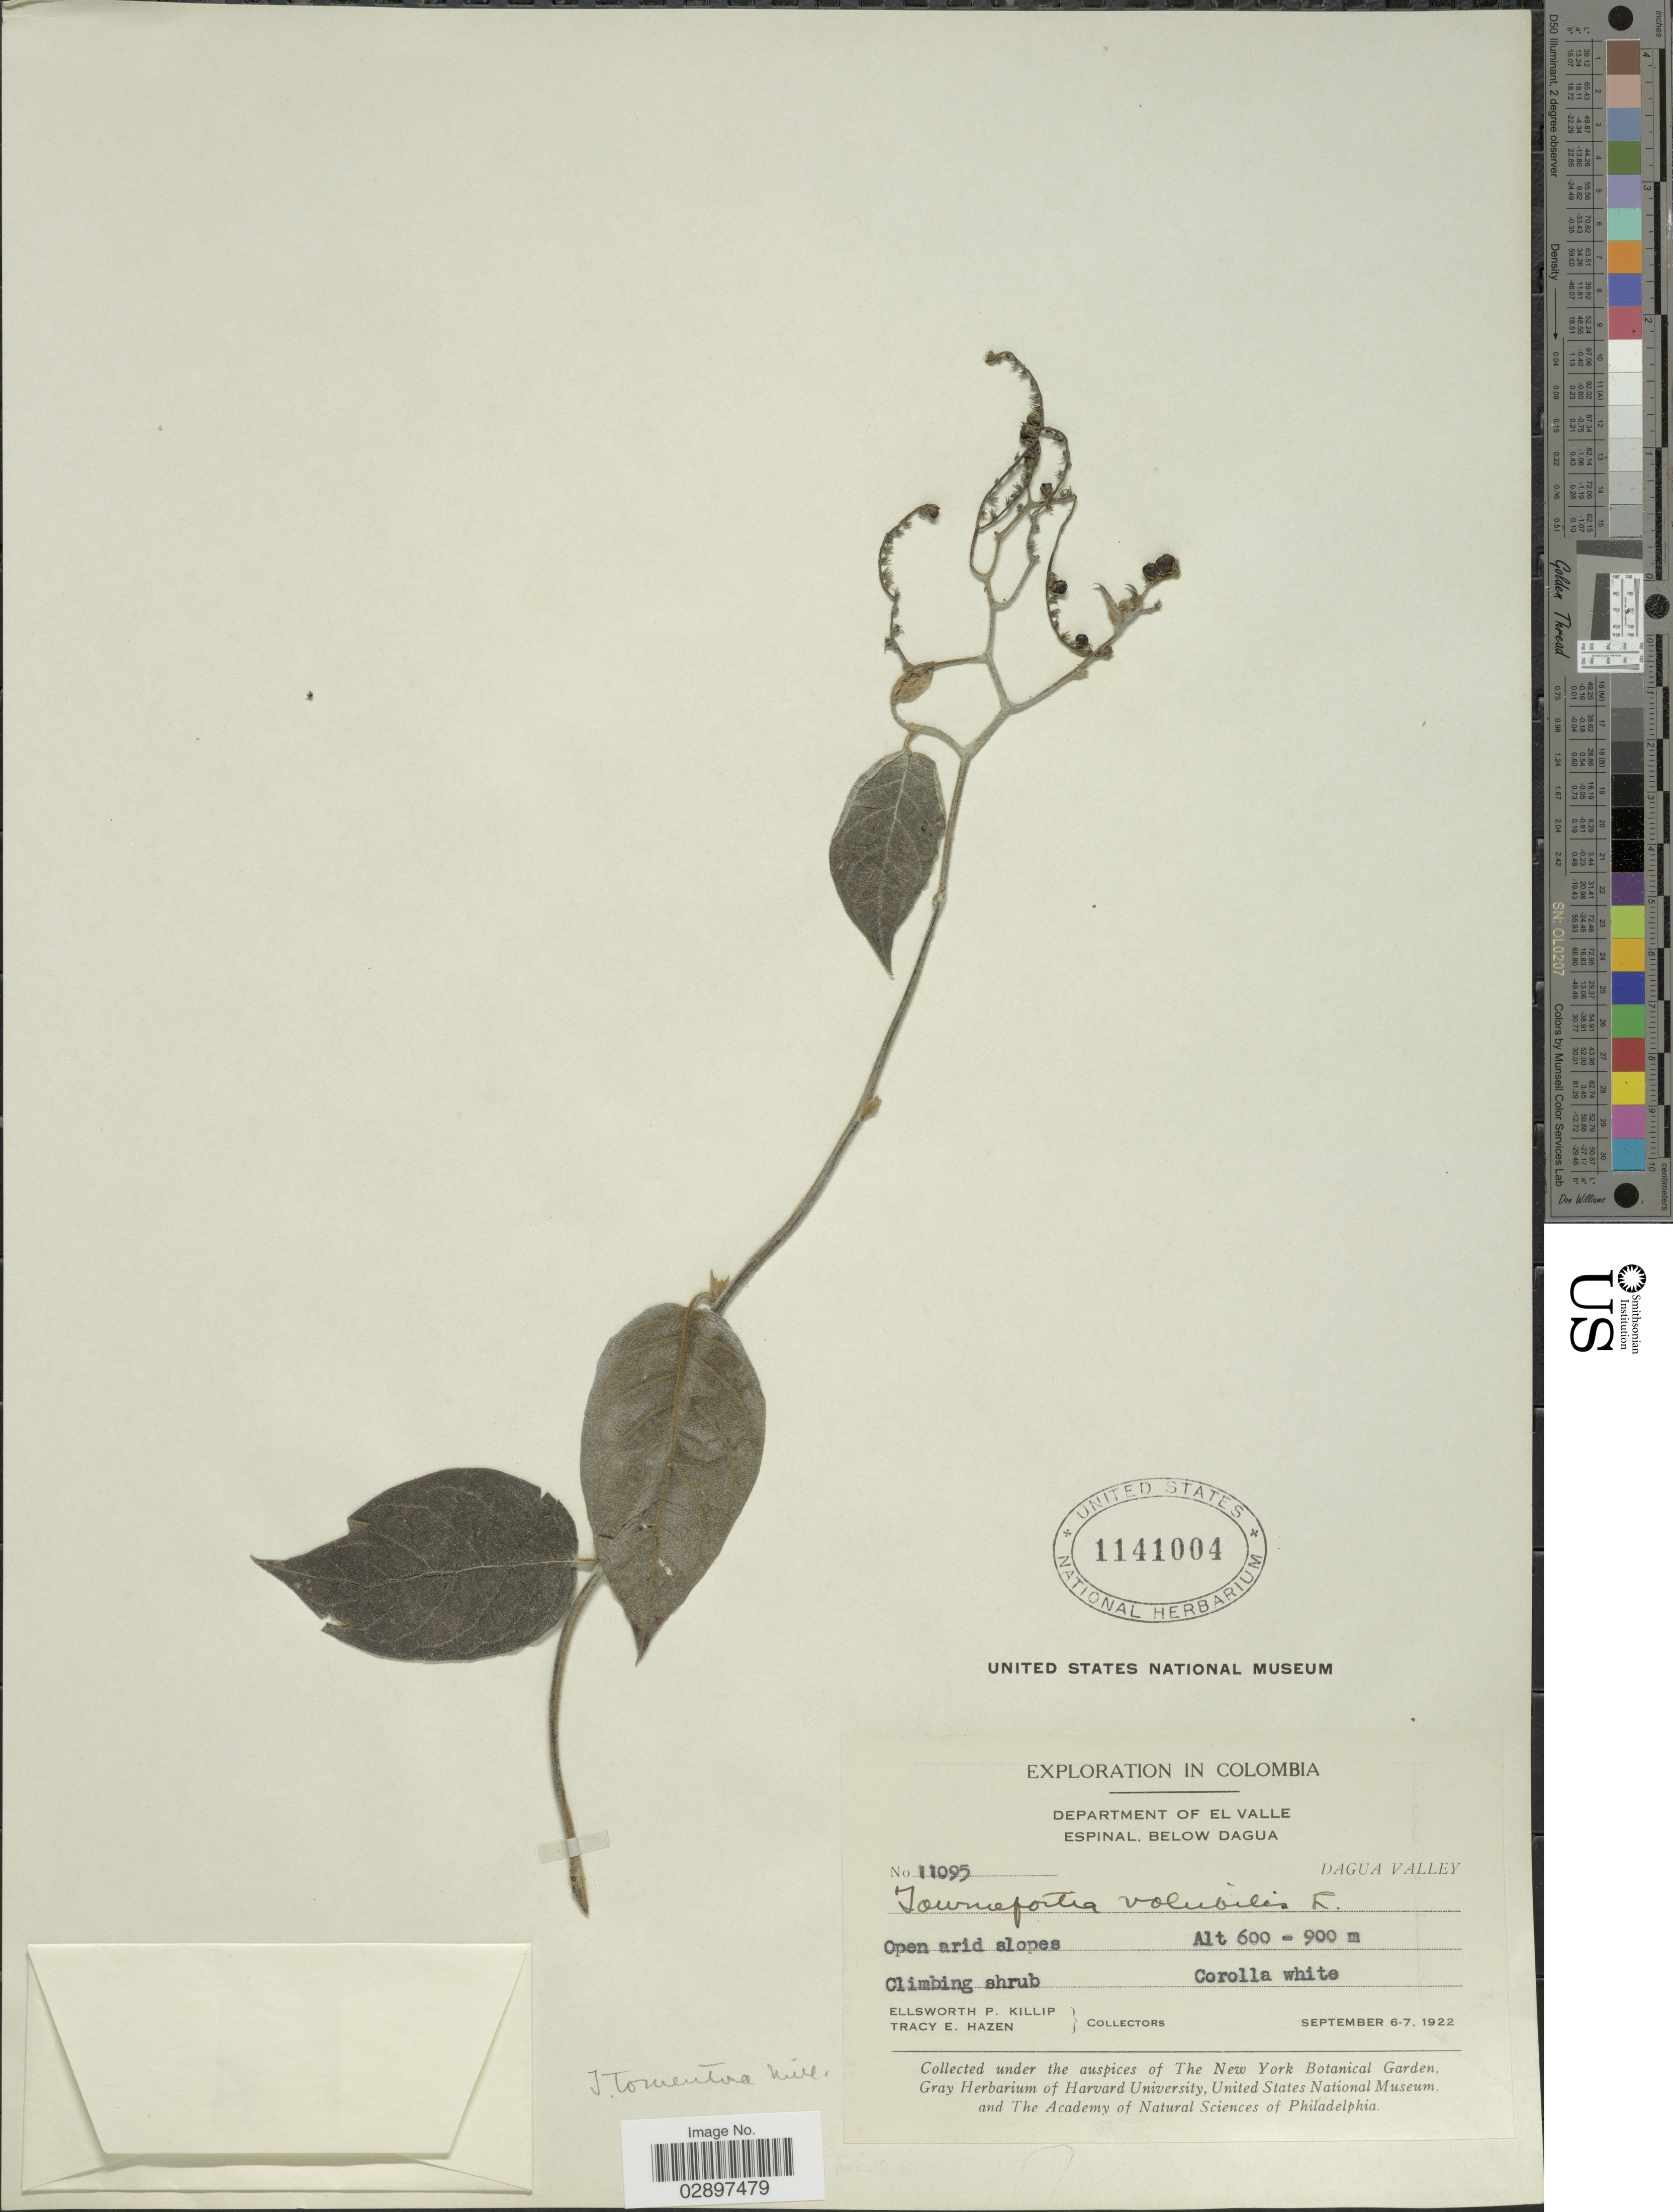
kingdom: Plantae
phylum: Tracheophyta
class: Magnoliopsida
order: Boraginales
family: Heliotropiaceae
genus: Tournefortia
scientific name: Tournefortia tomentosa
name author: Mill.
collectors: E. P. Killip & T. E. Hazen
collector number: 11095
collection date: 1922-09-06/1922-09-07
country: Colombia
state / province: Valle del Cauca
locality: Department of El Valle. Espinal, Below Dagua. Dagua Valley.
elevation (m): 600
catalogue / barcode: US 1141004